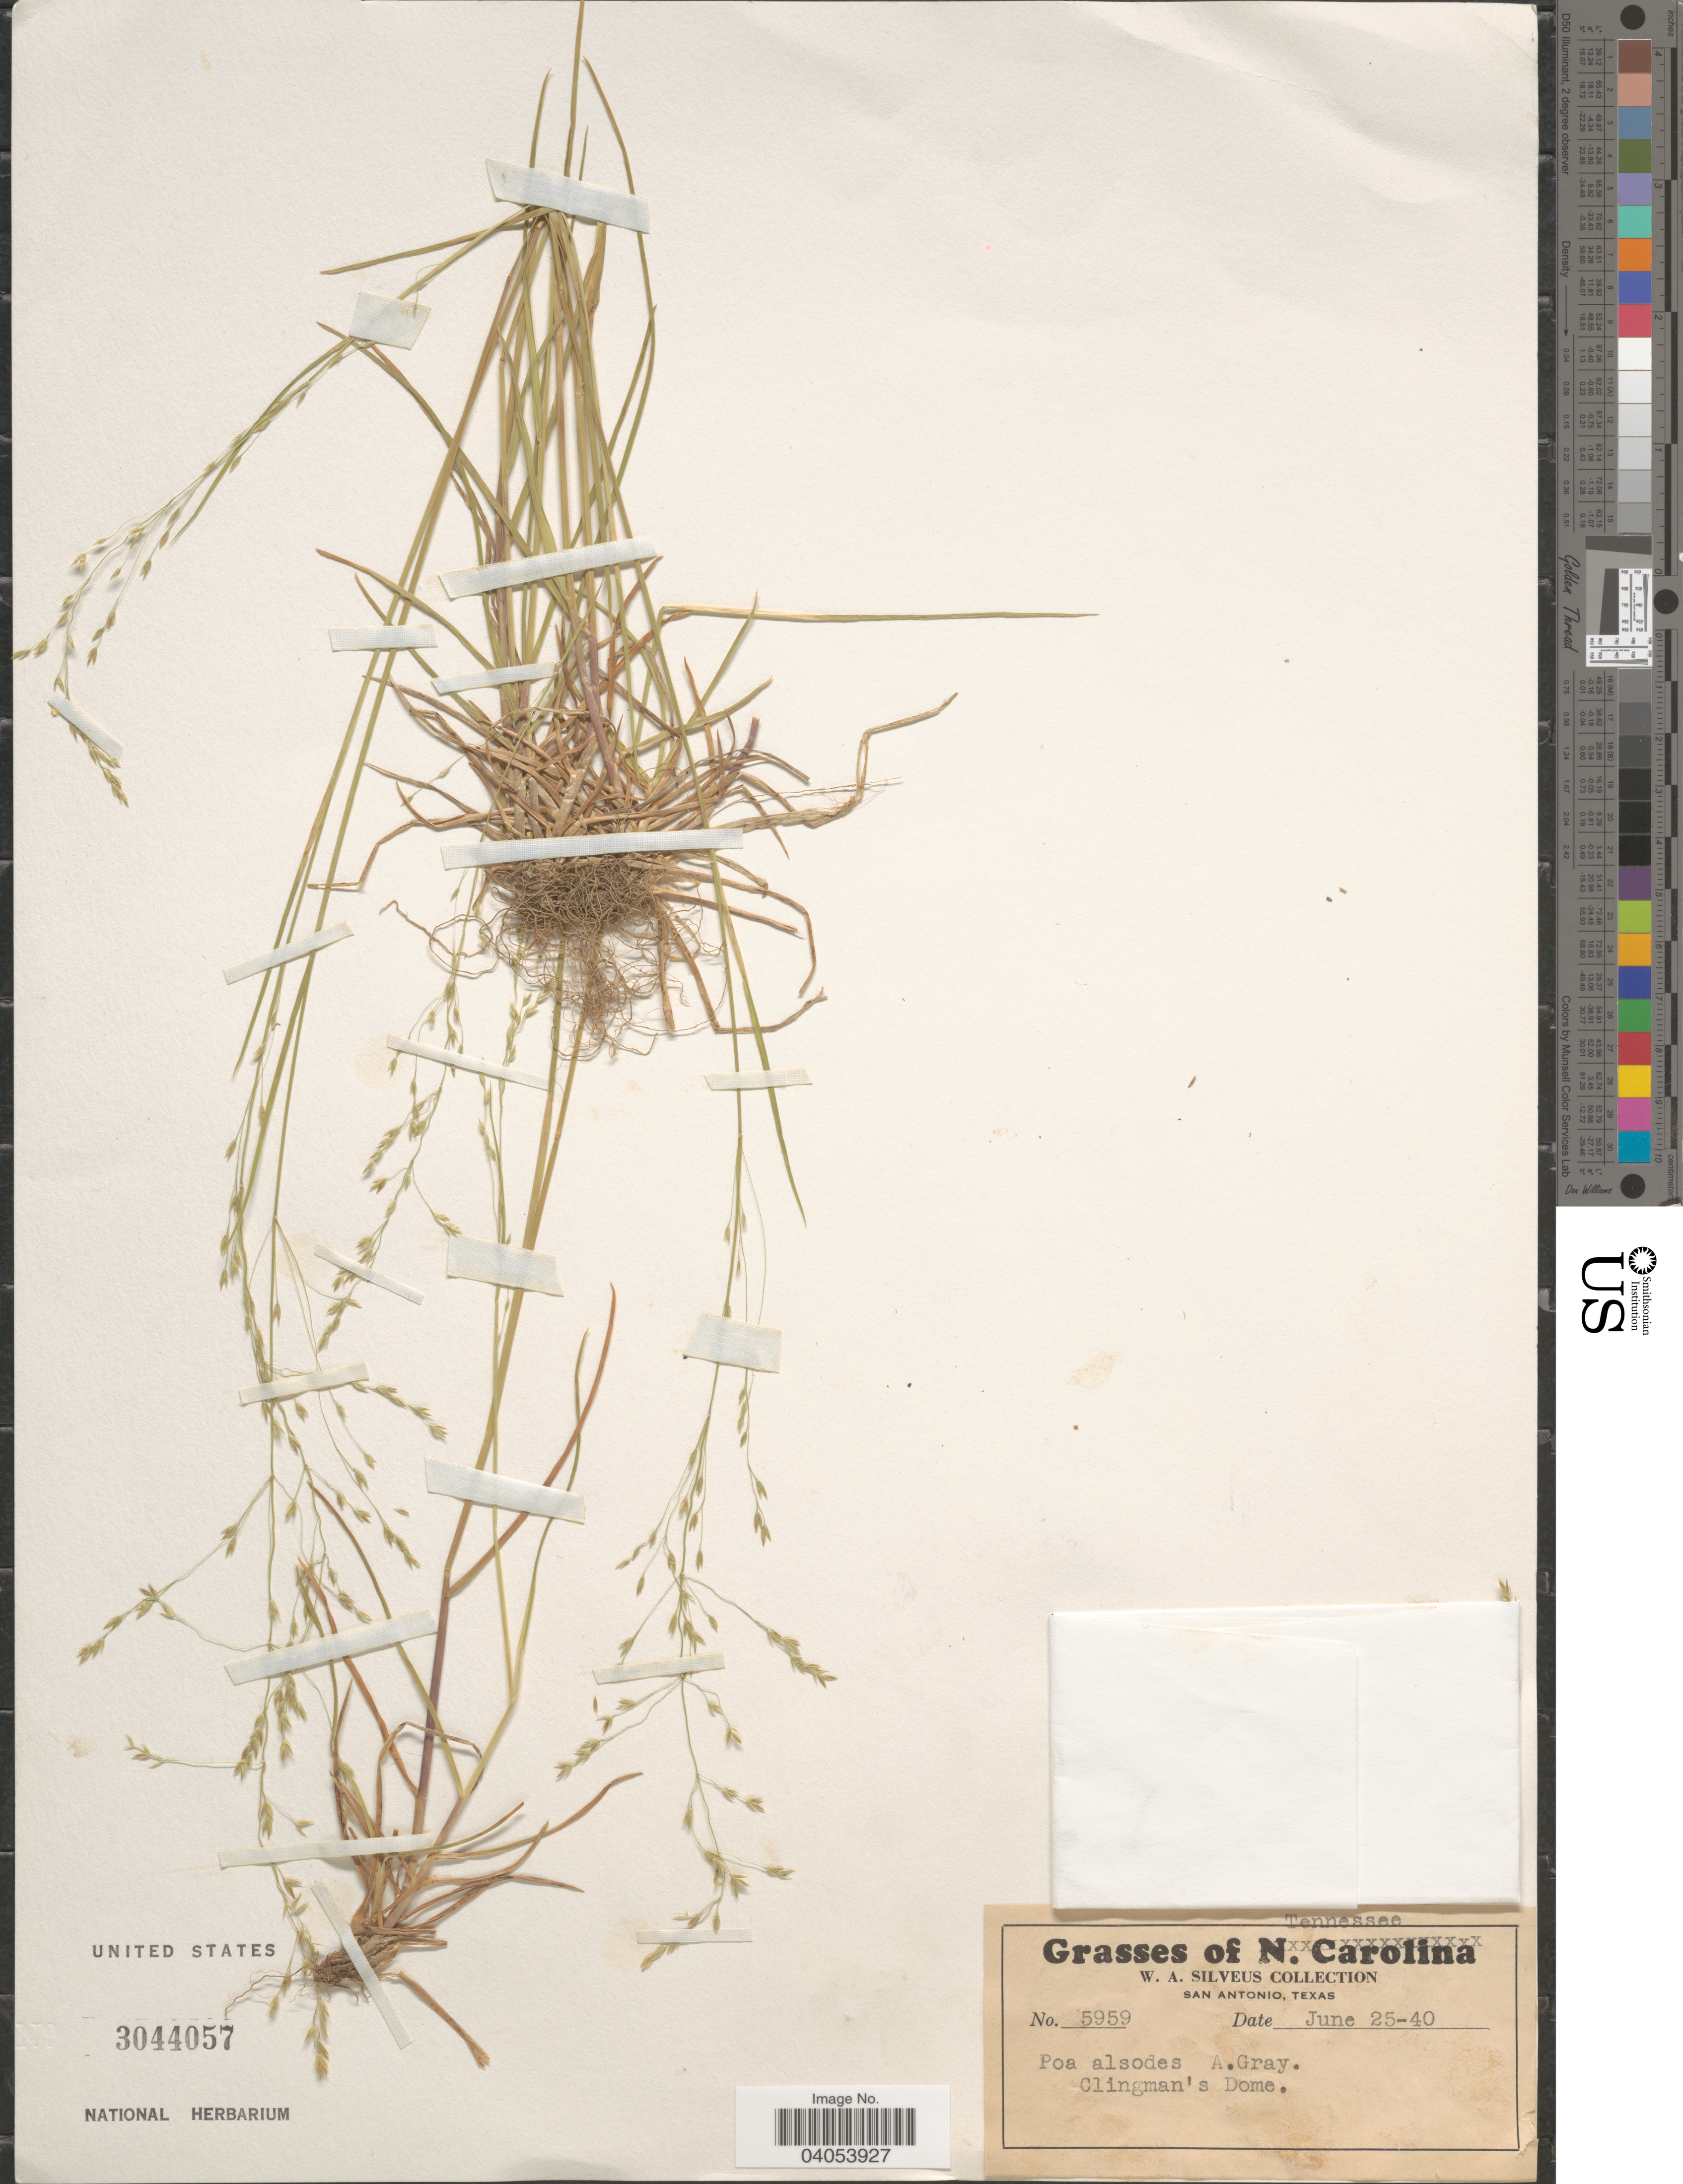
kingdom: Plantae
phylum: Tracheophyta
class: Liliopsida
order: Poales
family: Poaceae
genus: Poa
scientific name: Poa alsodes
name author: A. Gray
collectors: W. Silveus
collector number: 5959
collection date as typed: Transcribed d/m/y: 25/6/40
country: United States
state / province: Tennessee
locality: Clingman's Dome.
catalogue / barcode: US 3044057